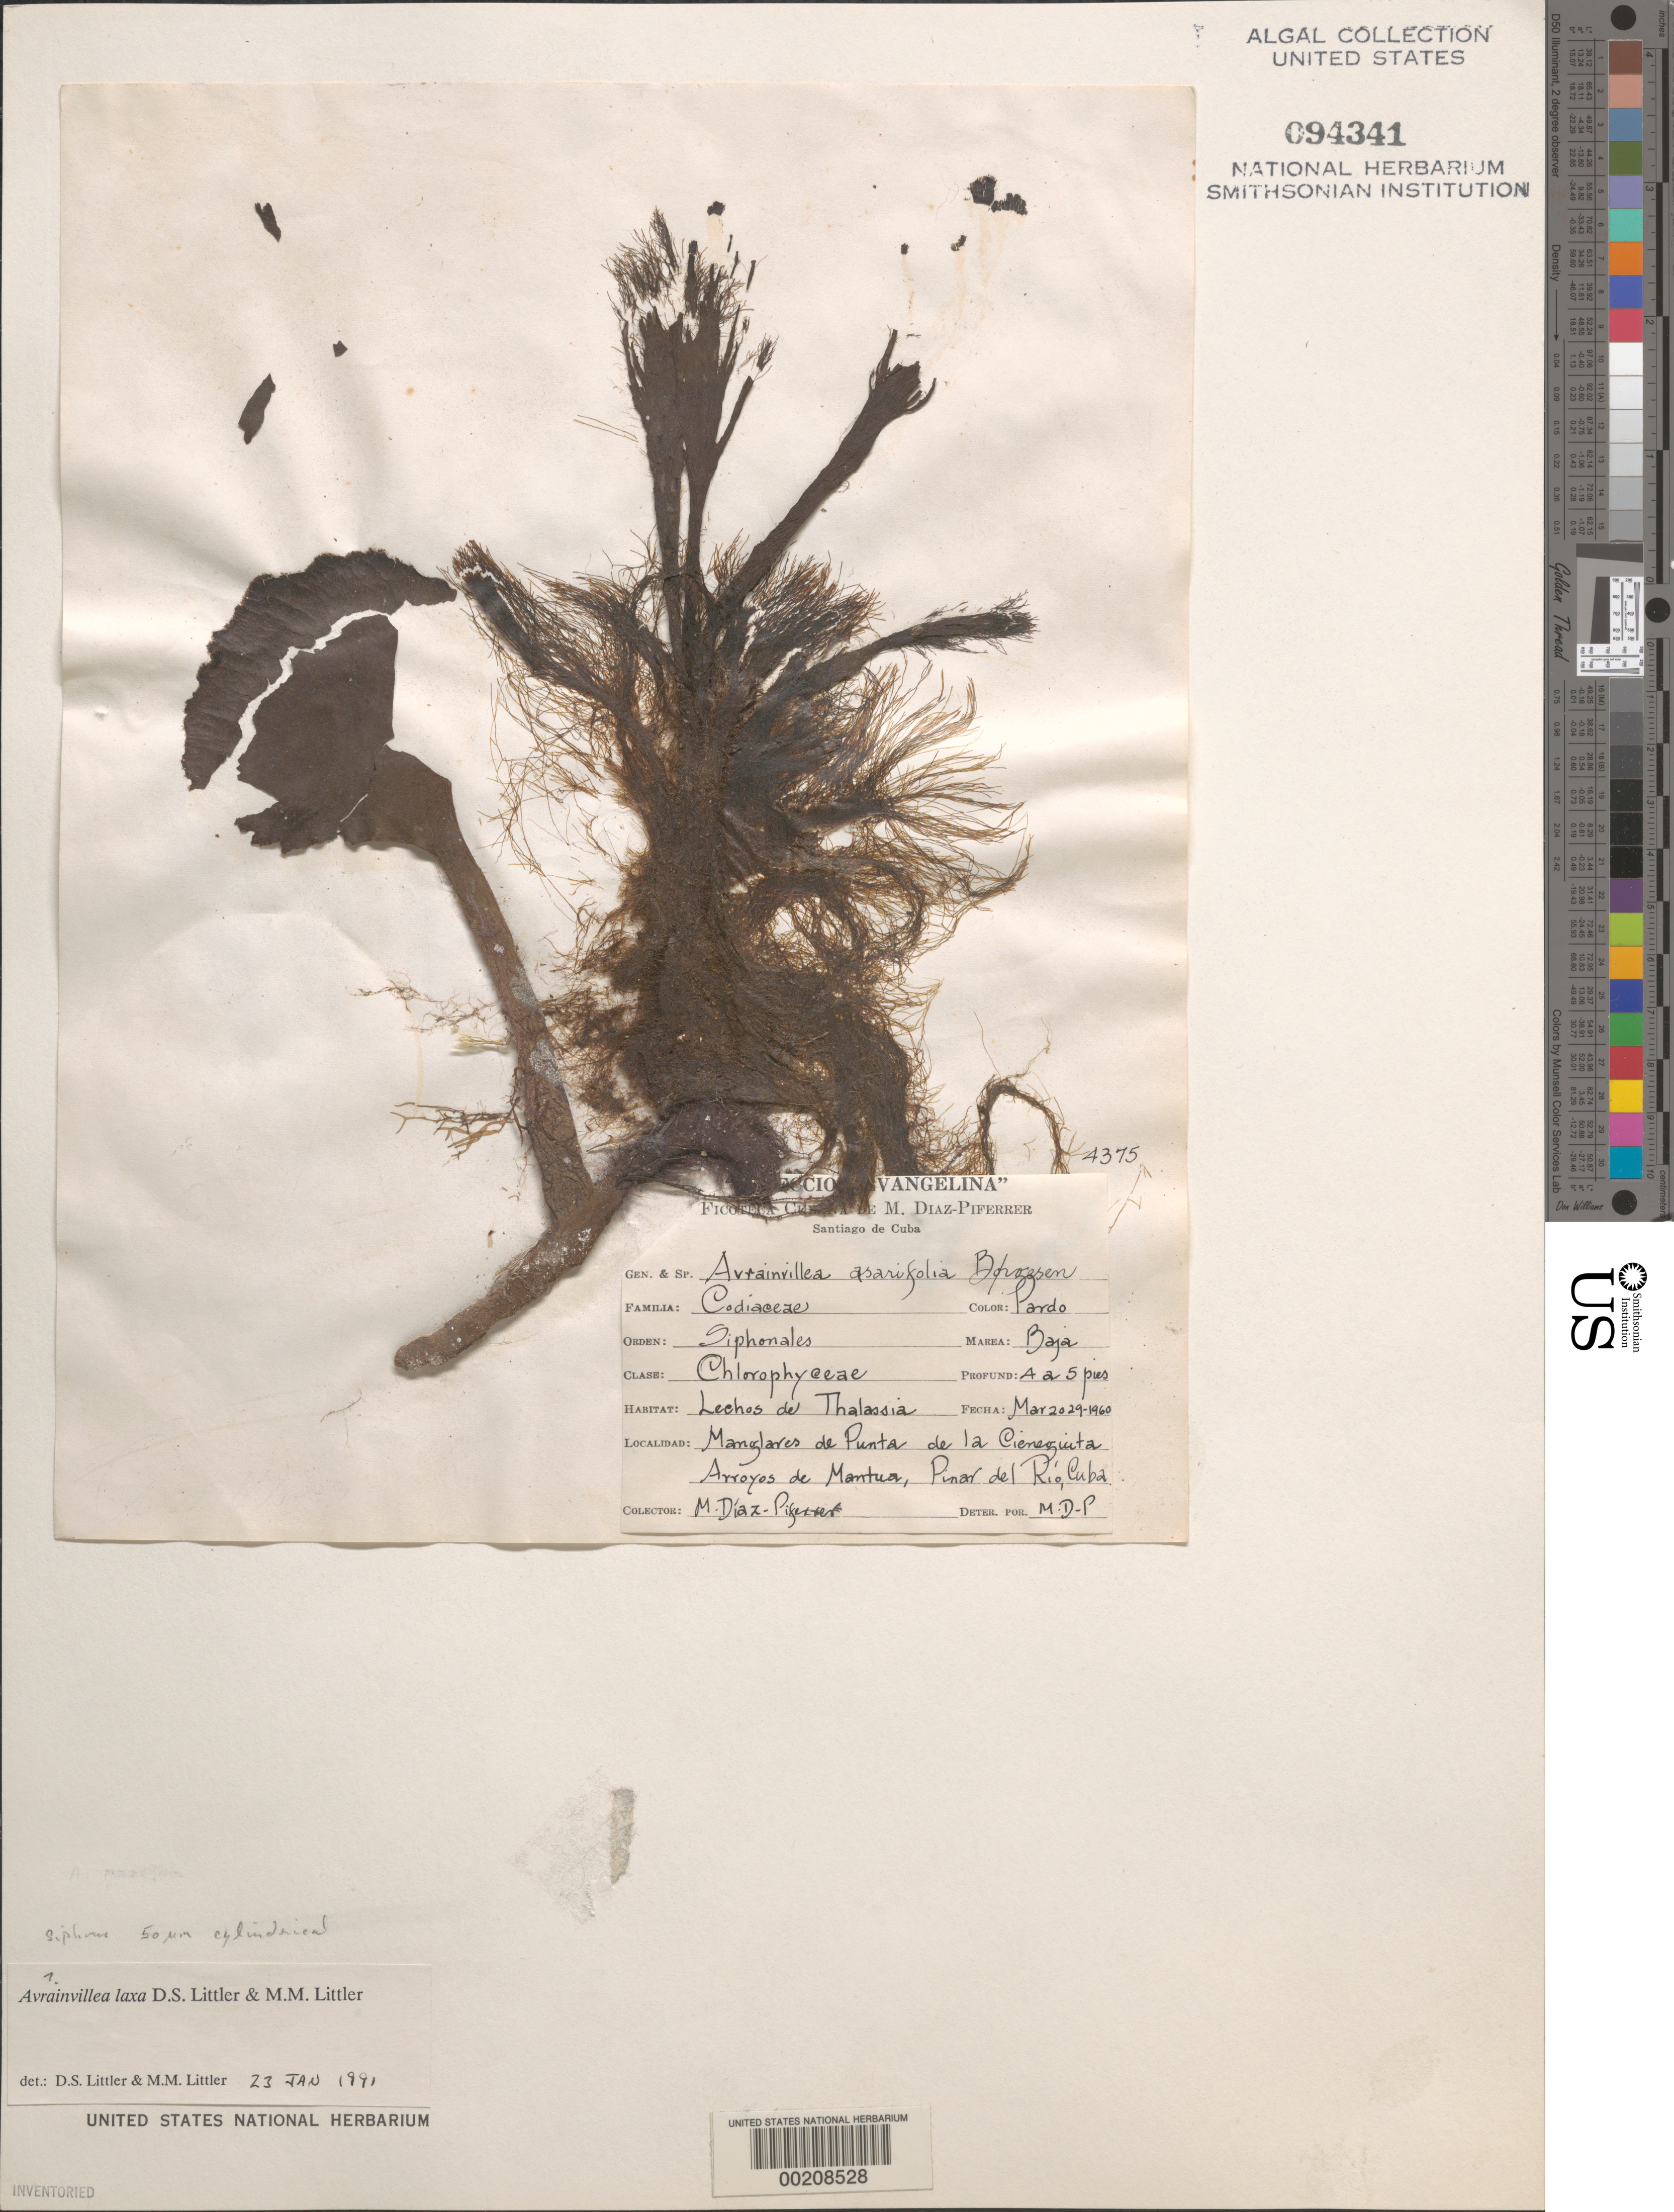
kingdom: Plantae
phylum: Chlorophyta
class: Ulvophyceae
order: Bryopsidales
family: Dichotomosiphonaceae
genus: Avrainvillea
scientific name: Avrainvillea asarifolia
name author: Børgesen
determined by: Diaz-Piferrer, M.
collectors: M. Diaz-Piferrer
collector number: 4375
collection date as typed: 29 Mar 1960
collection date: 1960-03-29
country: Cuba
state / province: Pinar del Río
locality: Punta de la cieneguita, arroyos de mantua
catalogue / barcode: US 94341